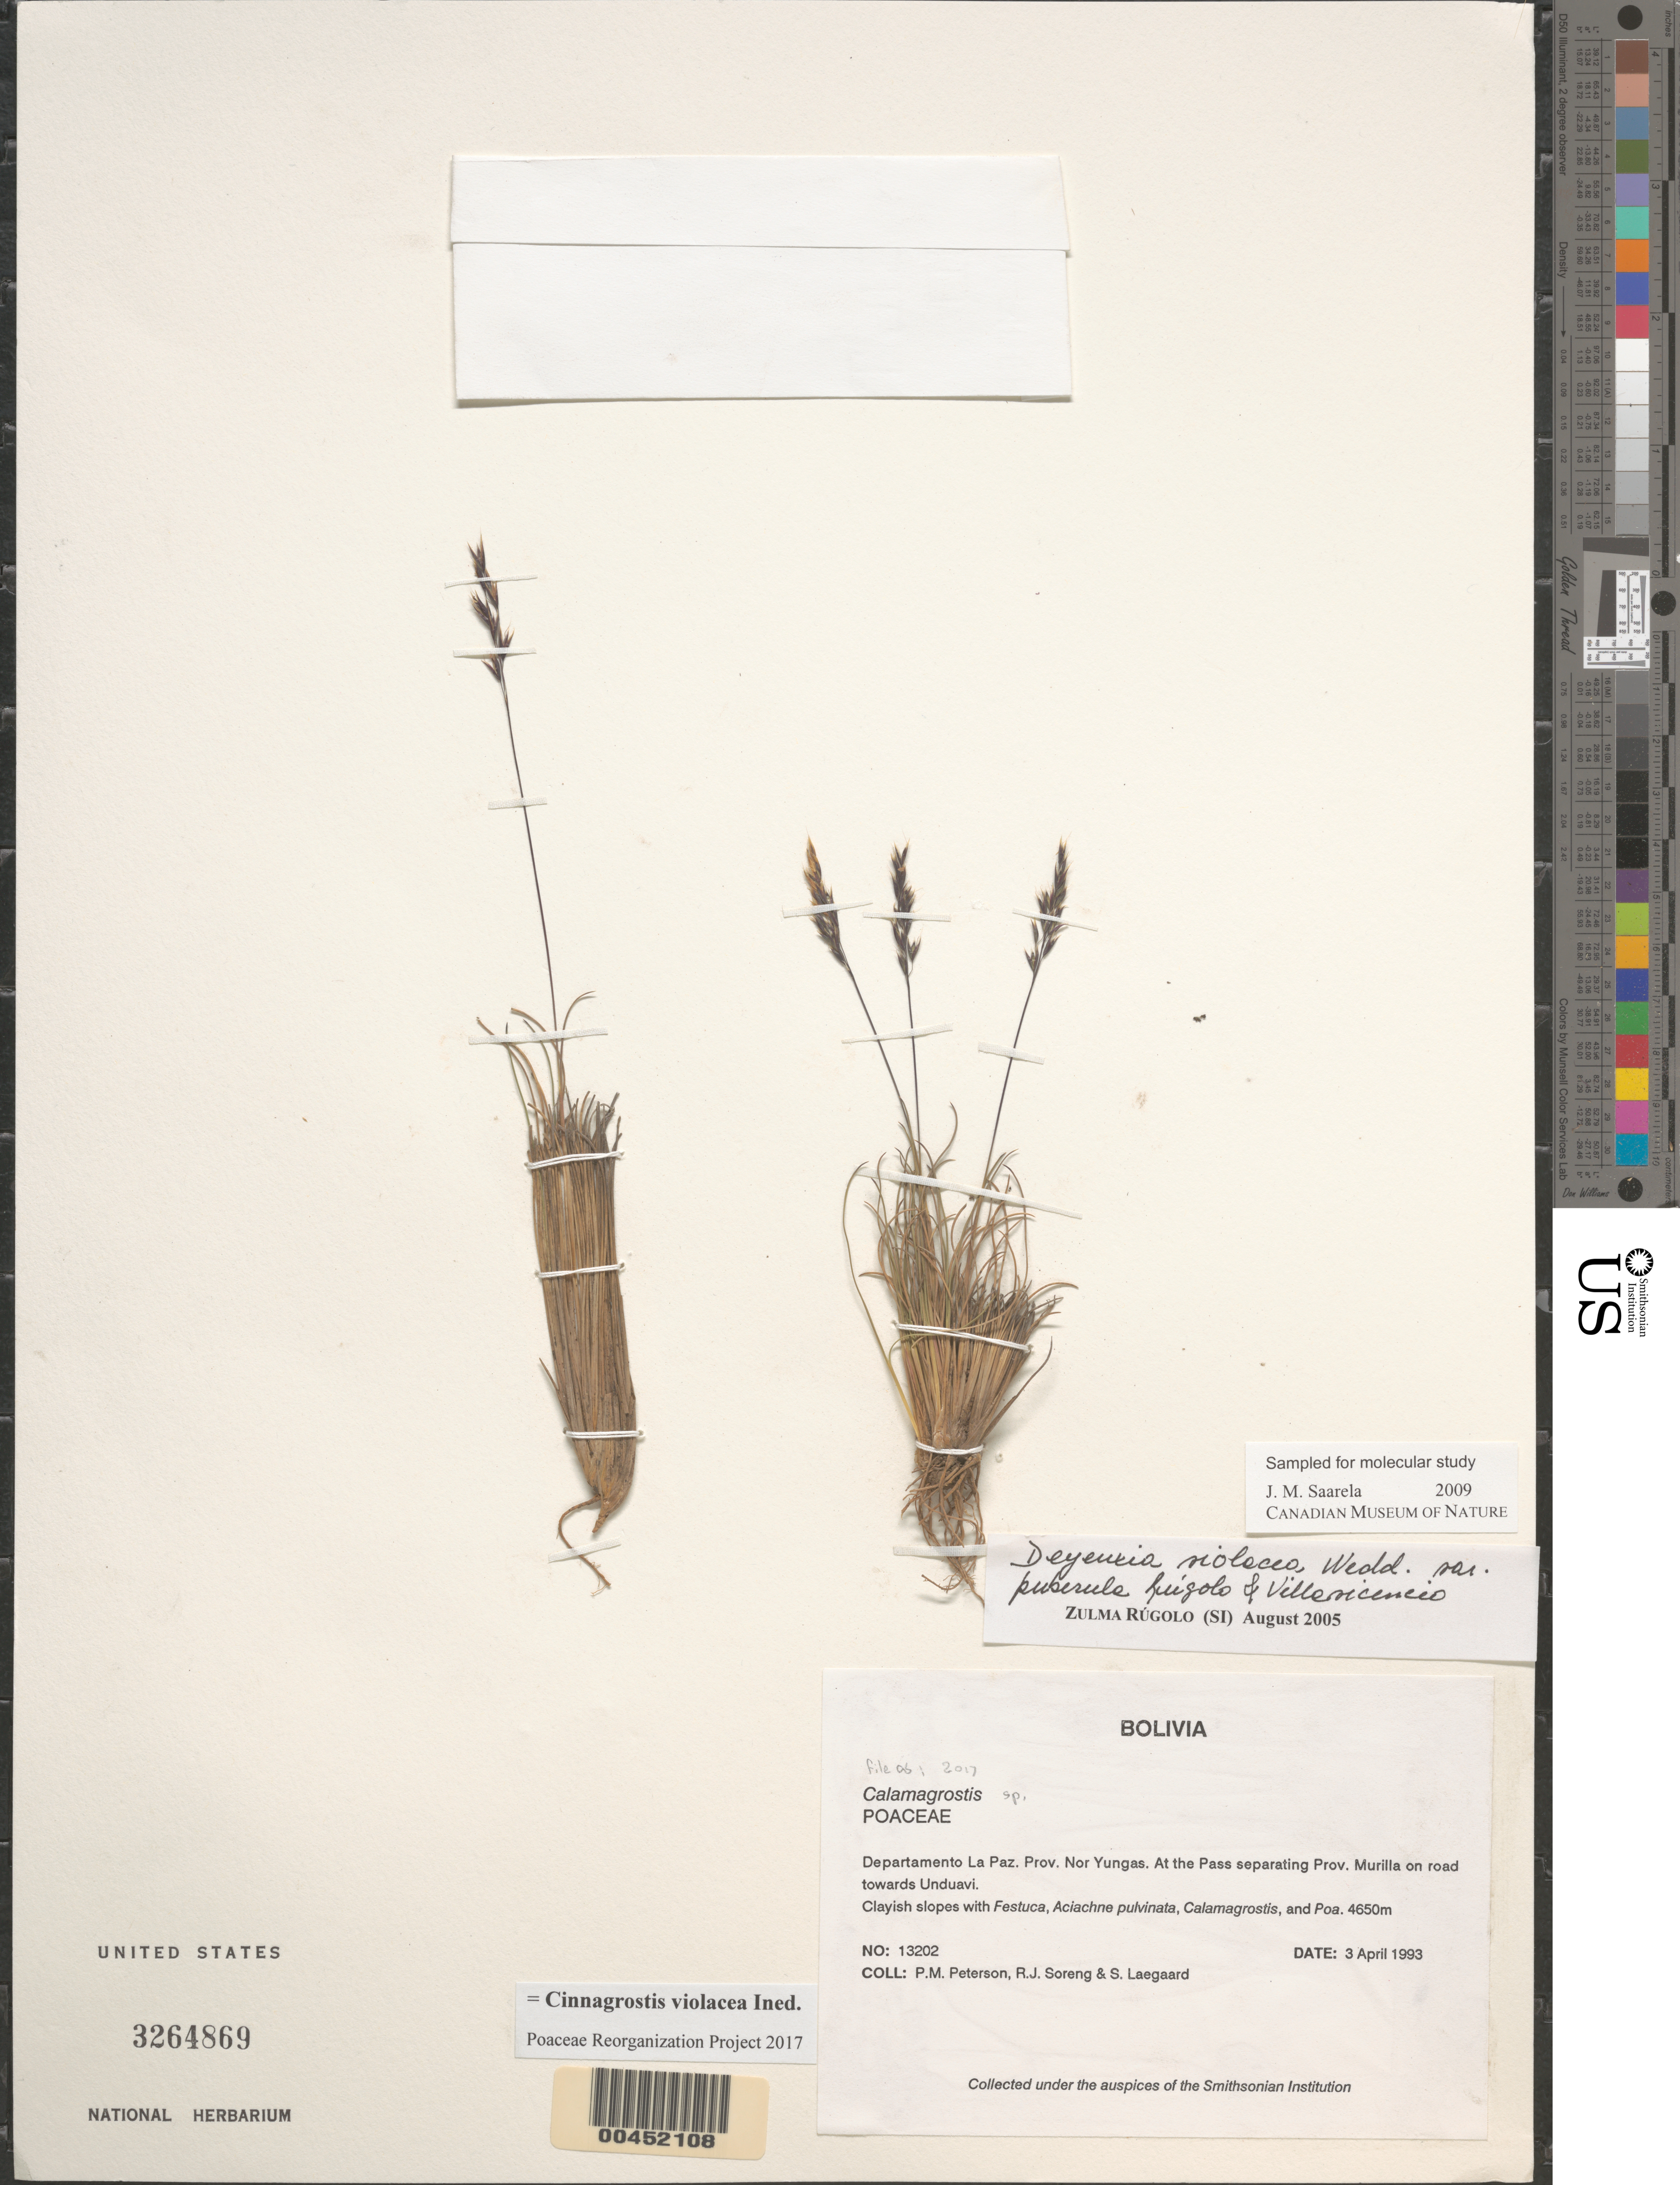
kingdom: Plantae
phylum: Tracheophyta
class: Liliopsida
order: Poales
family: Poaceae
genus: Cinnagrostis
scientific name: Cinnagrostis violacea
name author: (Wedd.) P.M. Peterson et al.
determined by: Poaceae Reorganization Project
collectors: P. M. Peterson, R. J. Soreng & S. Lægaard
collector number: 13202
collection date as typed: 03 Apr 1993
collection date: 1993-04-03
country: Bolivia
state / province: La Paz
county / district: Nor Yungas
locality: At the Pass separating Prov. Murilla on road towards Unduavi.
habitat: Clayish slopes with Festuca, Aciachne pulvinata, Calamagrostis, and Poa.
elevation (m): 4650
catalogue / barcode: US 3264869